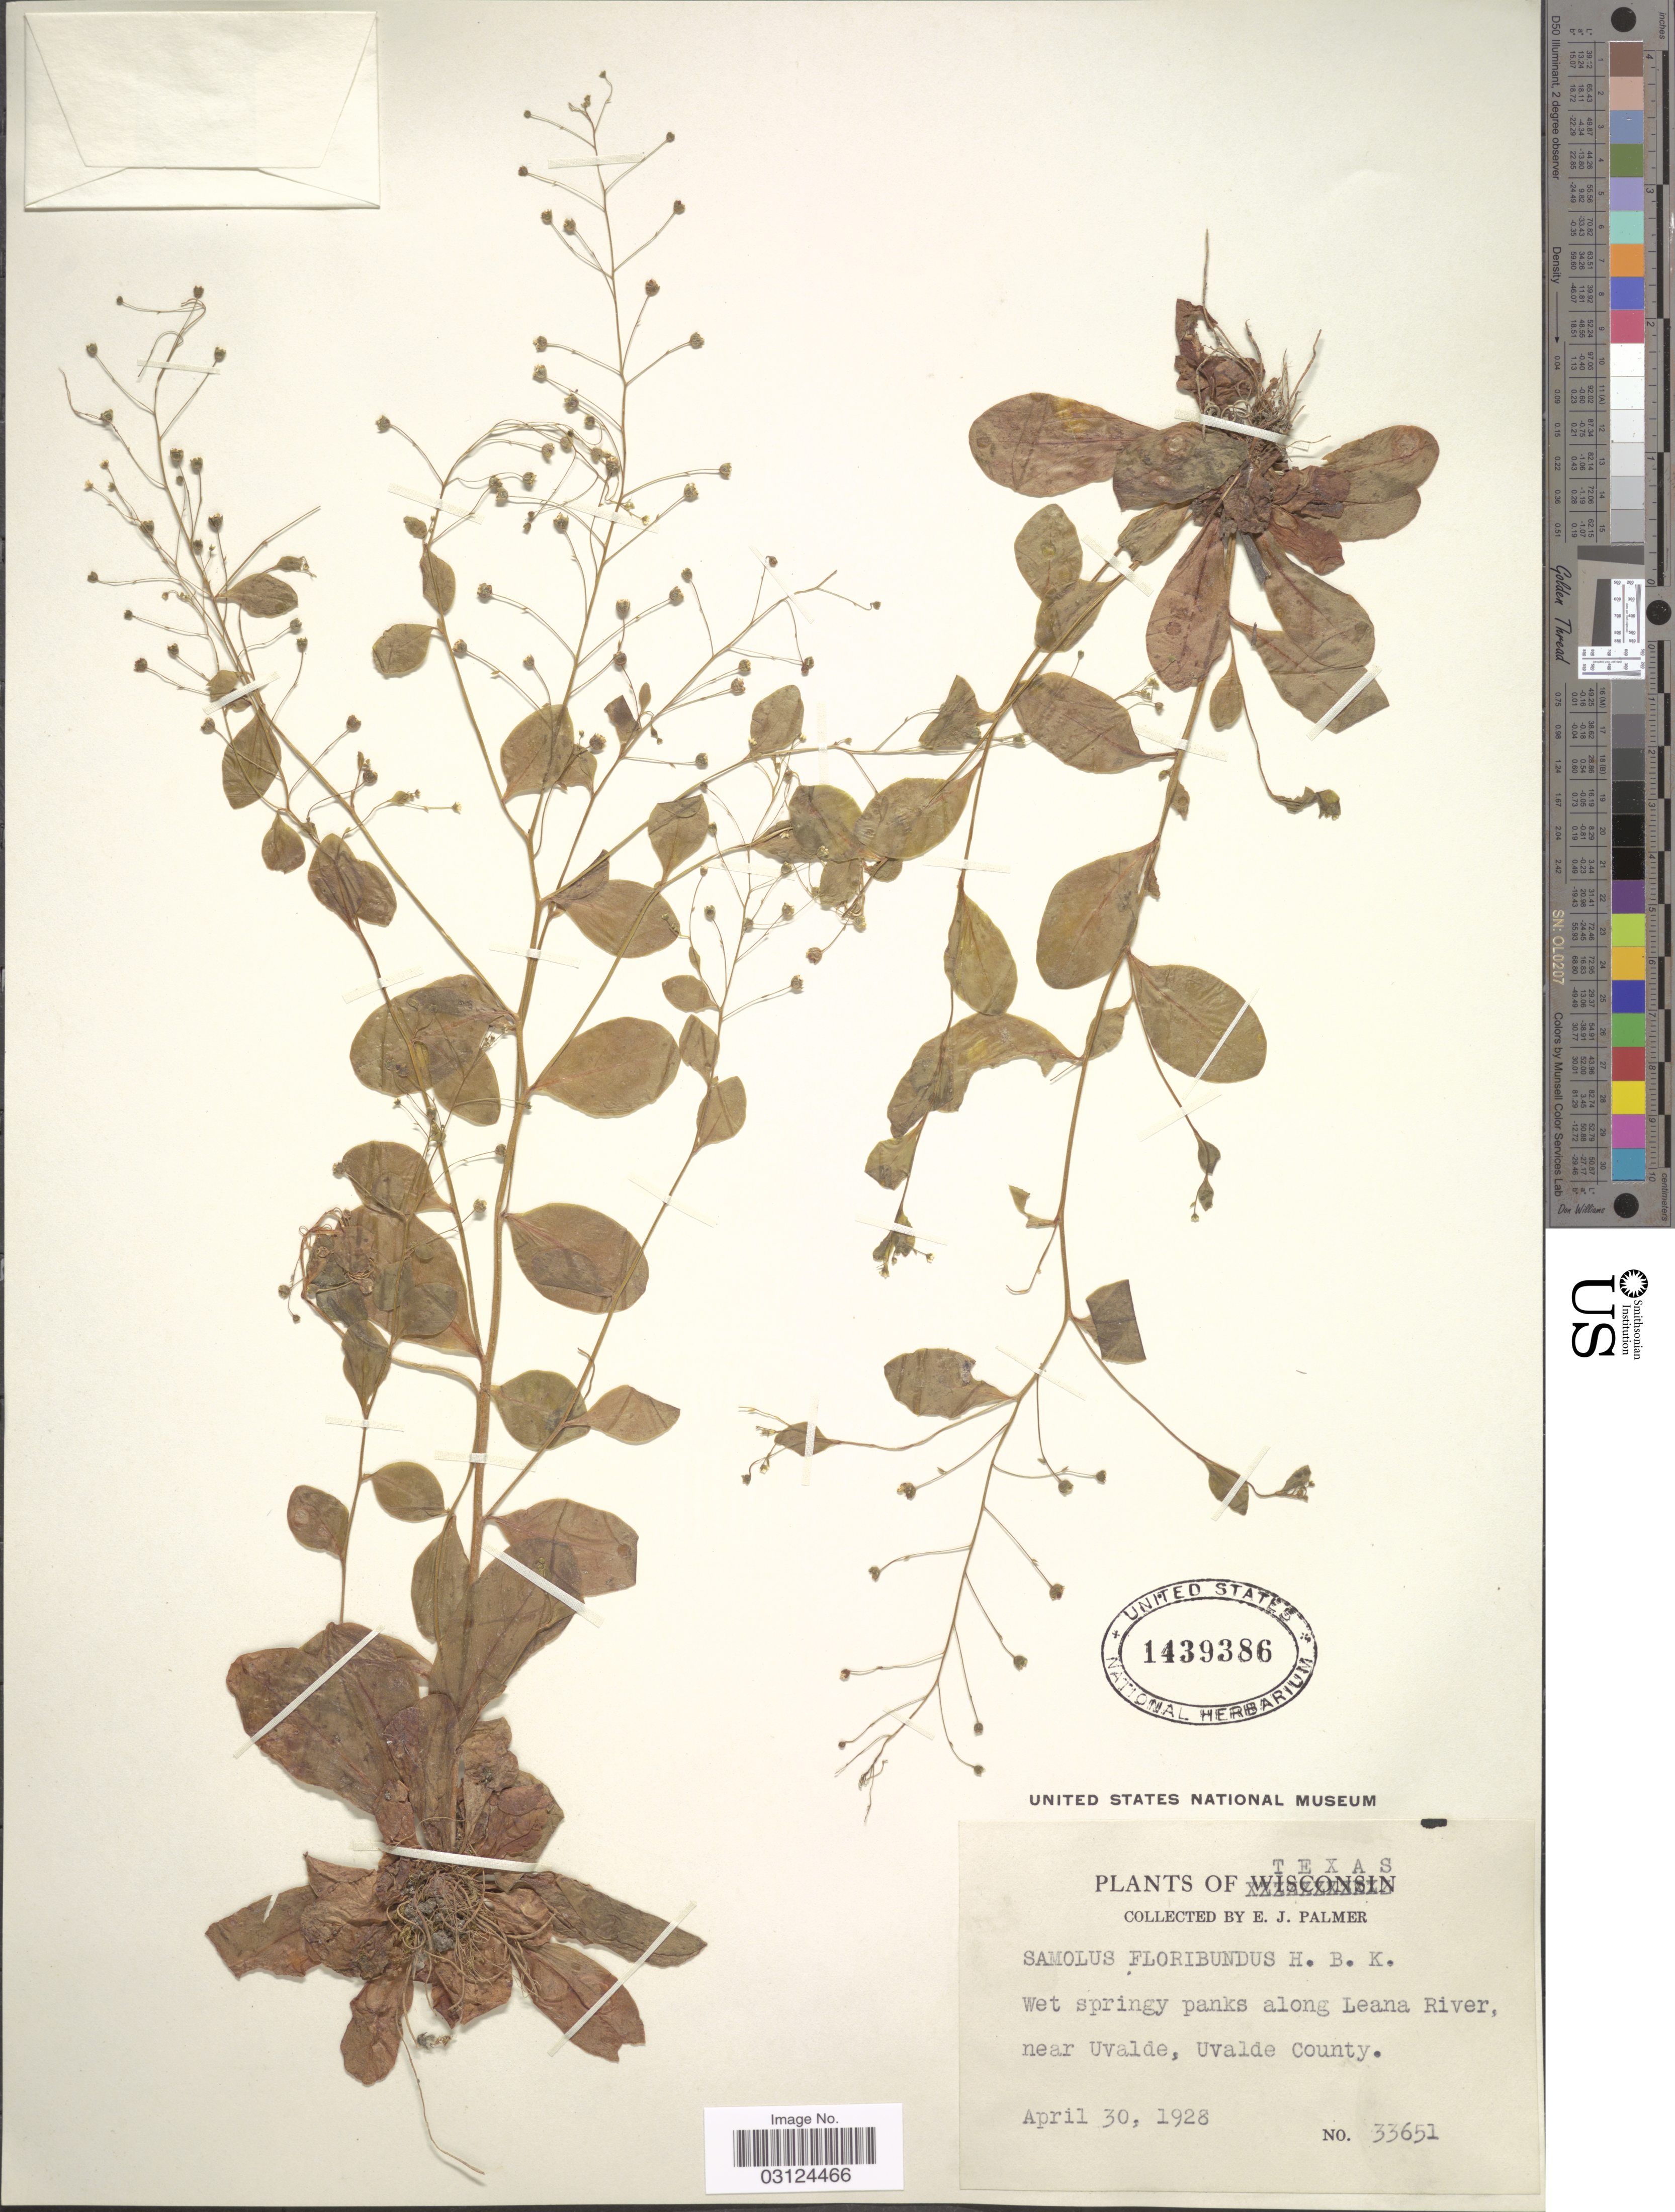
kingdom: Plantae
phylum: Tracheophyta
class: Magnoliopsida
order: Ericales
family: Primulaceae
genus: Samolus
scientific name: Samolus parviflorus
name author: Raf.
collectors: E. J. Palmer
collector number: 33651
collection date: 1928-04-30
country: United States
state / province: Texas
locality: Wet springy panks along Leana River, near Uvalde, Uvalde County.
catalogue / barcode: US 1439386